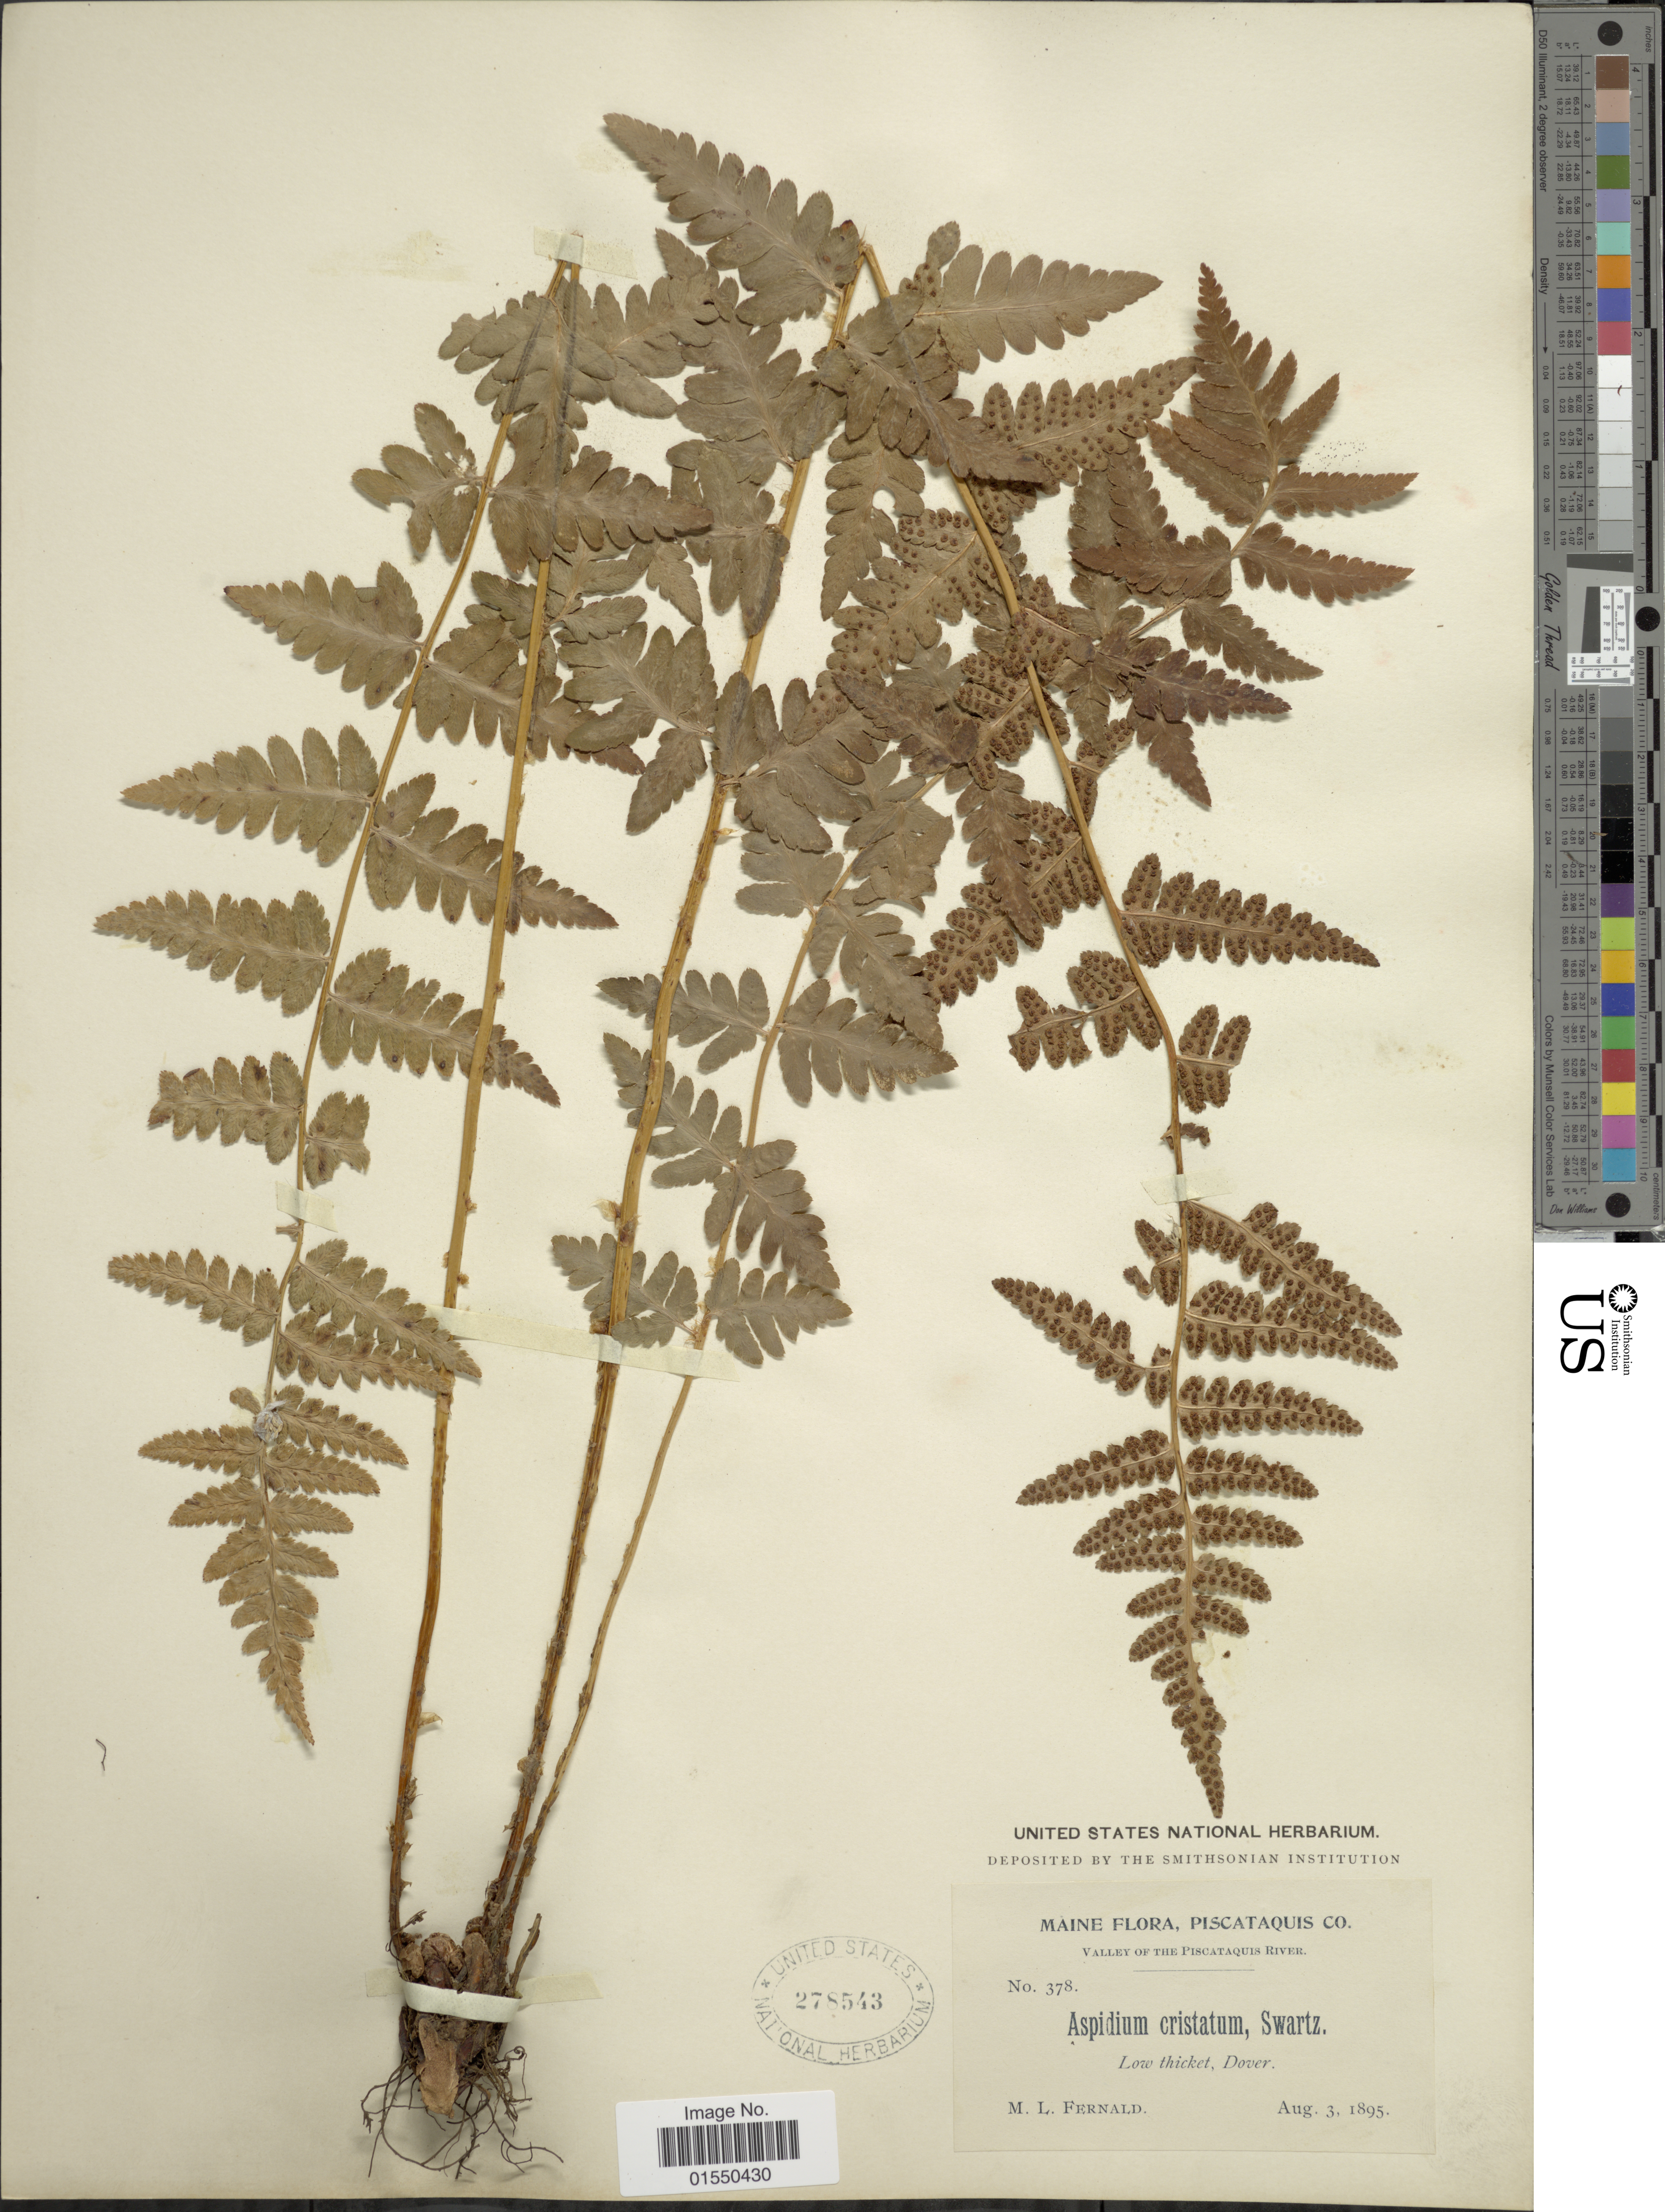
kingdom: Plantae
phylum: Tracheophyta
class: Polypodiopsida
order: Polypodiales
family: Dryopteridaceae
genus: Dryopteris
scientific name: Dryopteris cristata var. spinulosa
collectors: M. L. Fernald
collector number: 378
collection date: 1895-08-03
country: United States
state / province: Maine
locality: Piscataquis Co. Valley of the Piscataquis River, Low thicket, Dover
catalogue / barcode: US 278543